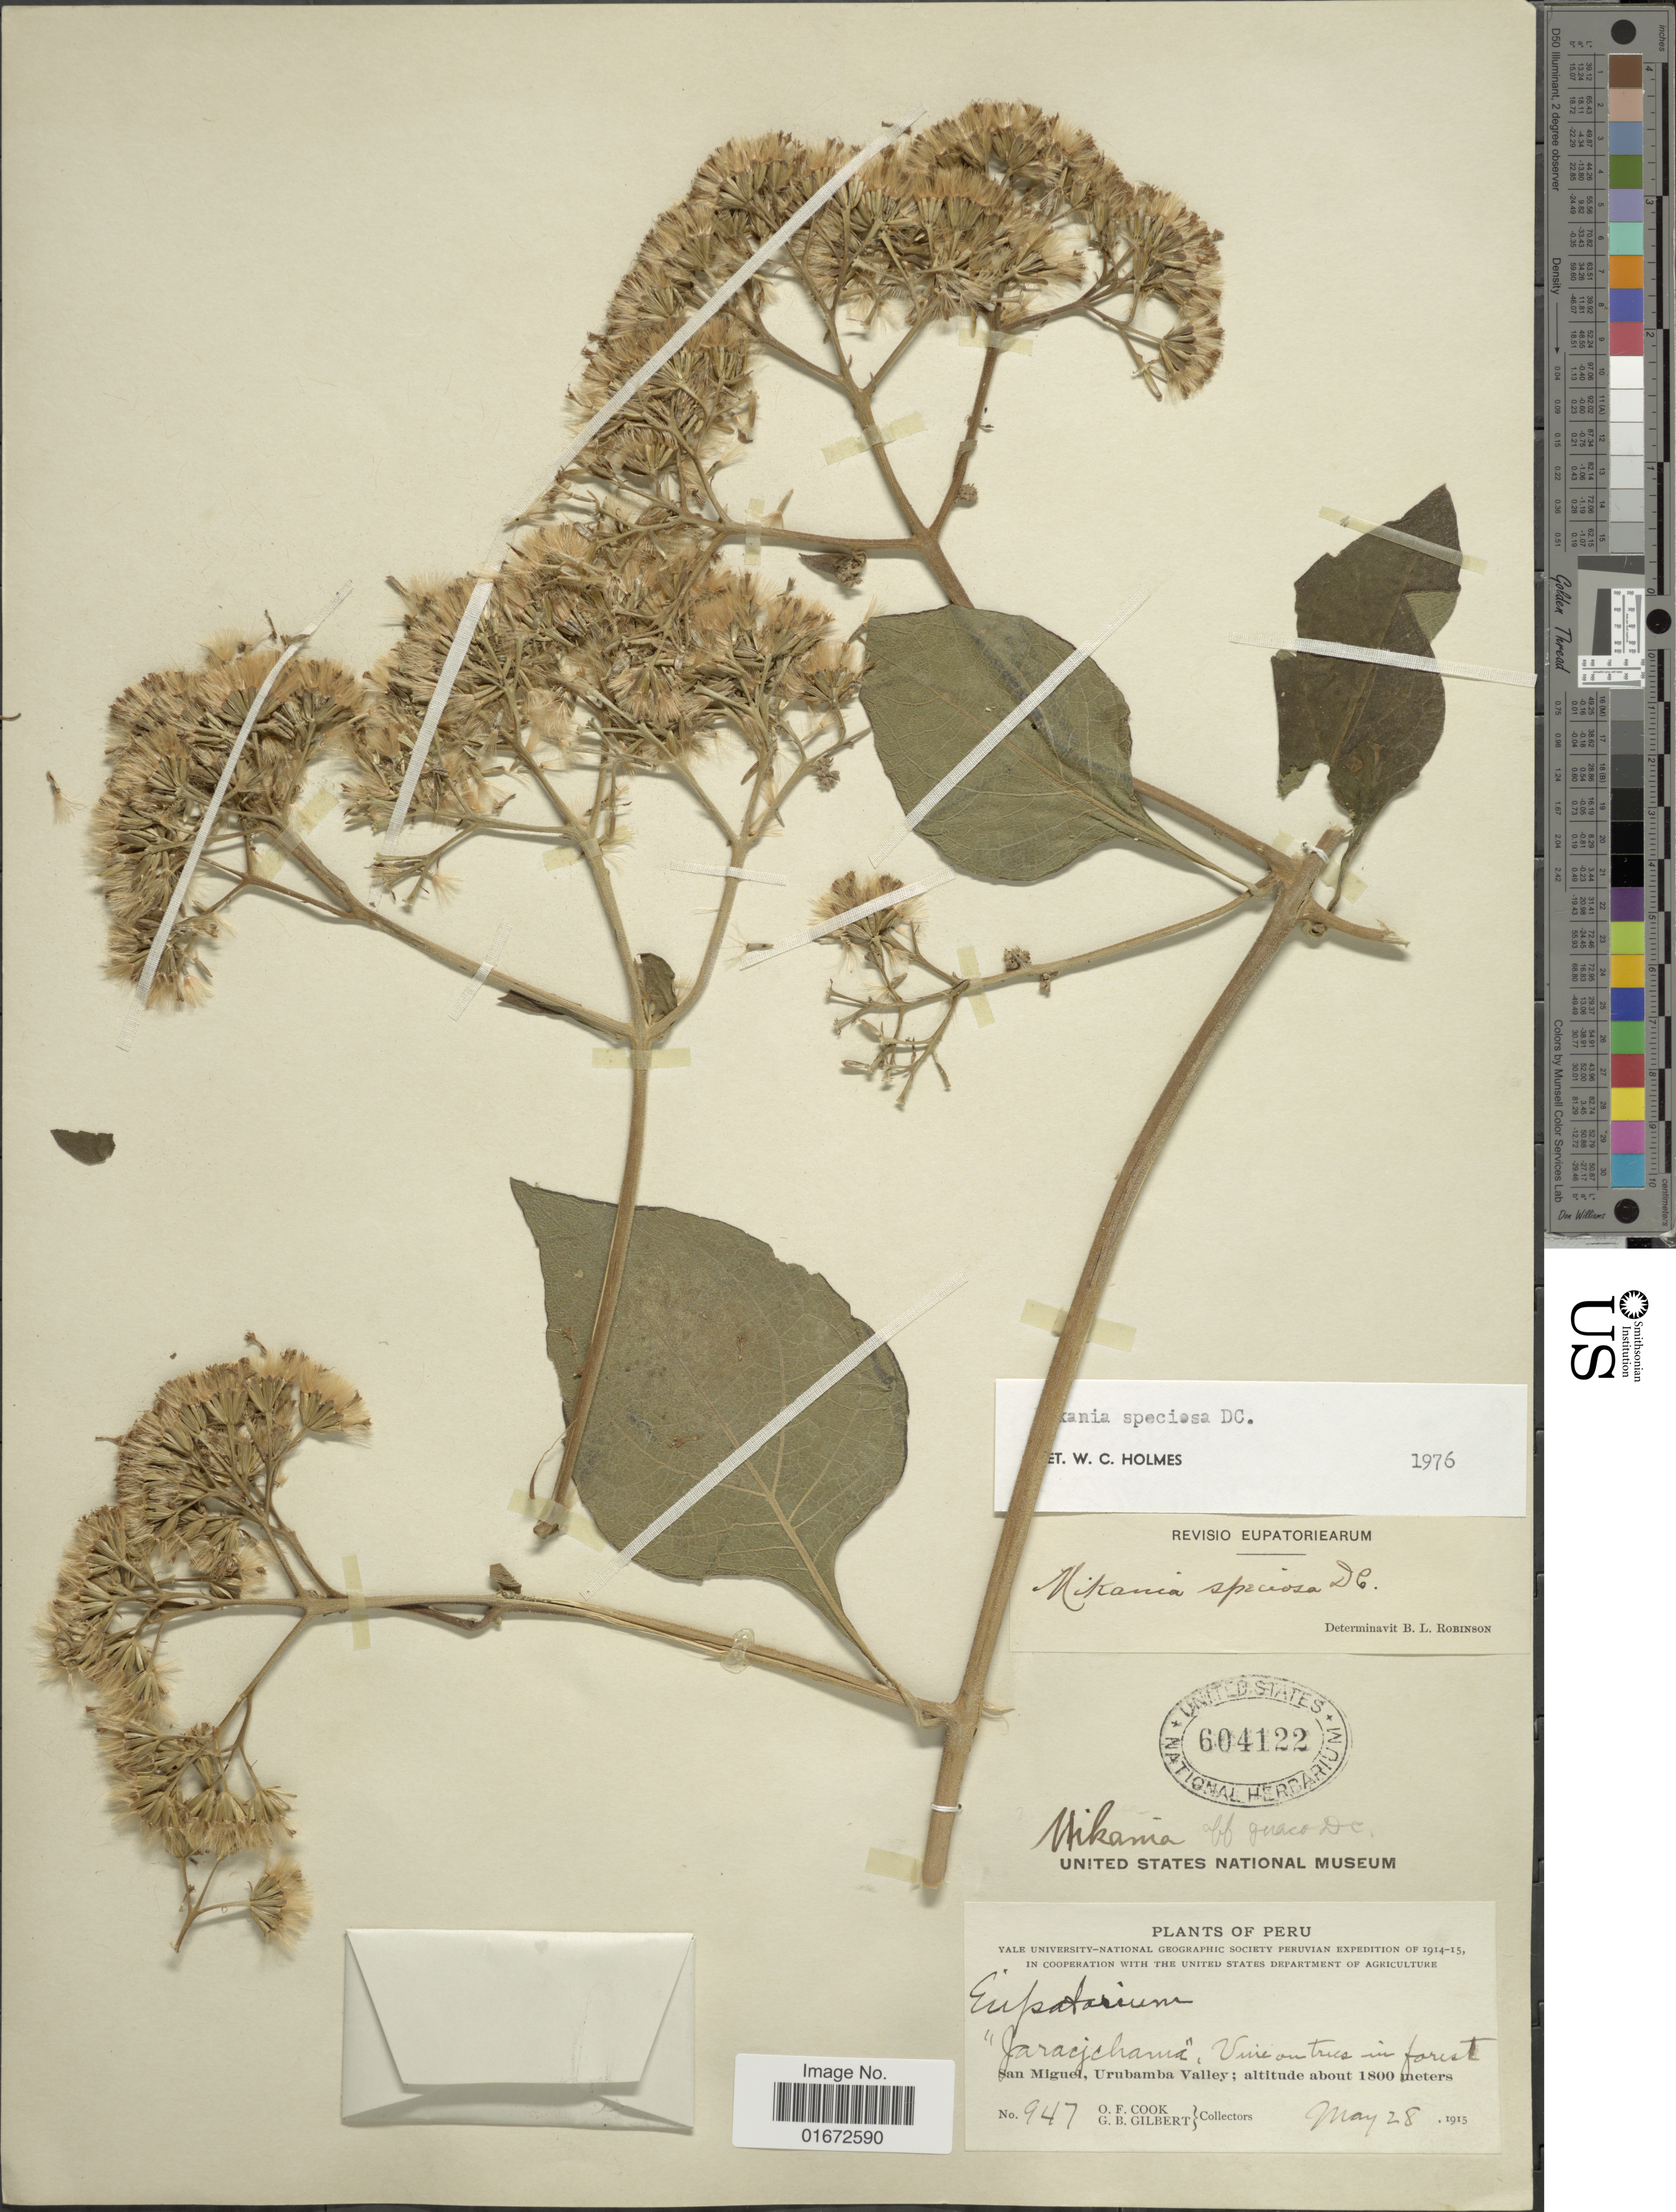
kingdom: Plantae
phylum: Tracheophyta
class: Magnoliopsida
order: Asterales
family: Asteraceae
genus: Mikania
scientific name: Mikania speciosa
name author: DC.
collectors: O. F. Cook & G. B. Gilbert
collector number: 947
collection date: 1915-05-28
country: Peru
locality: San Migel, Urubamba Valley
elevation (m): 1800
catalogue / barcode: US 604122